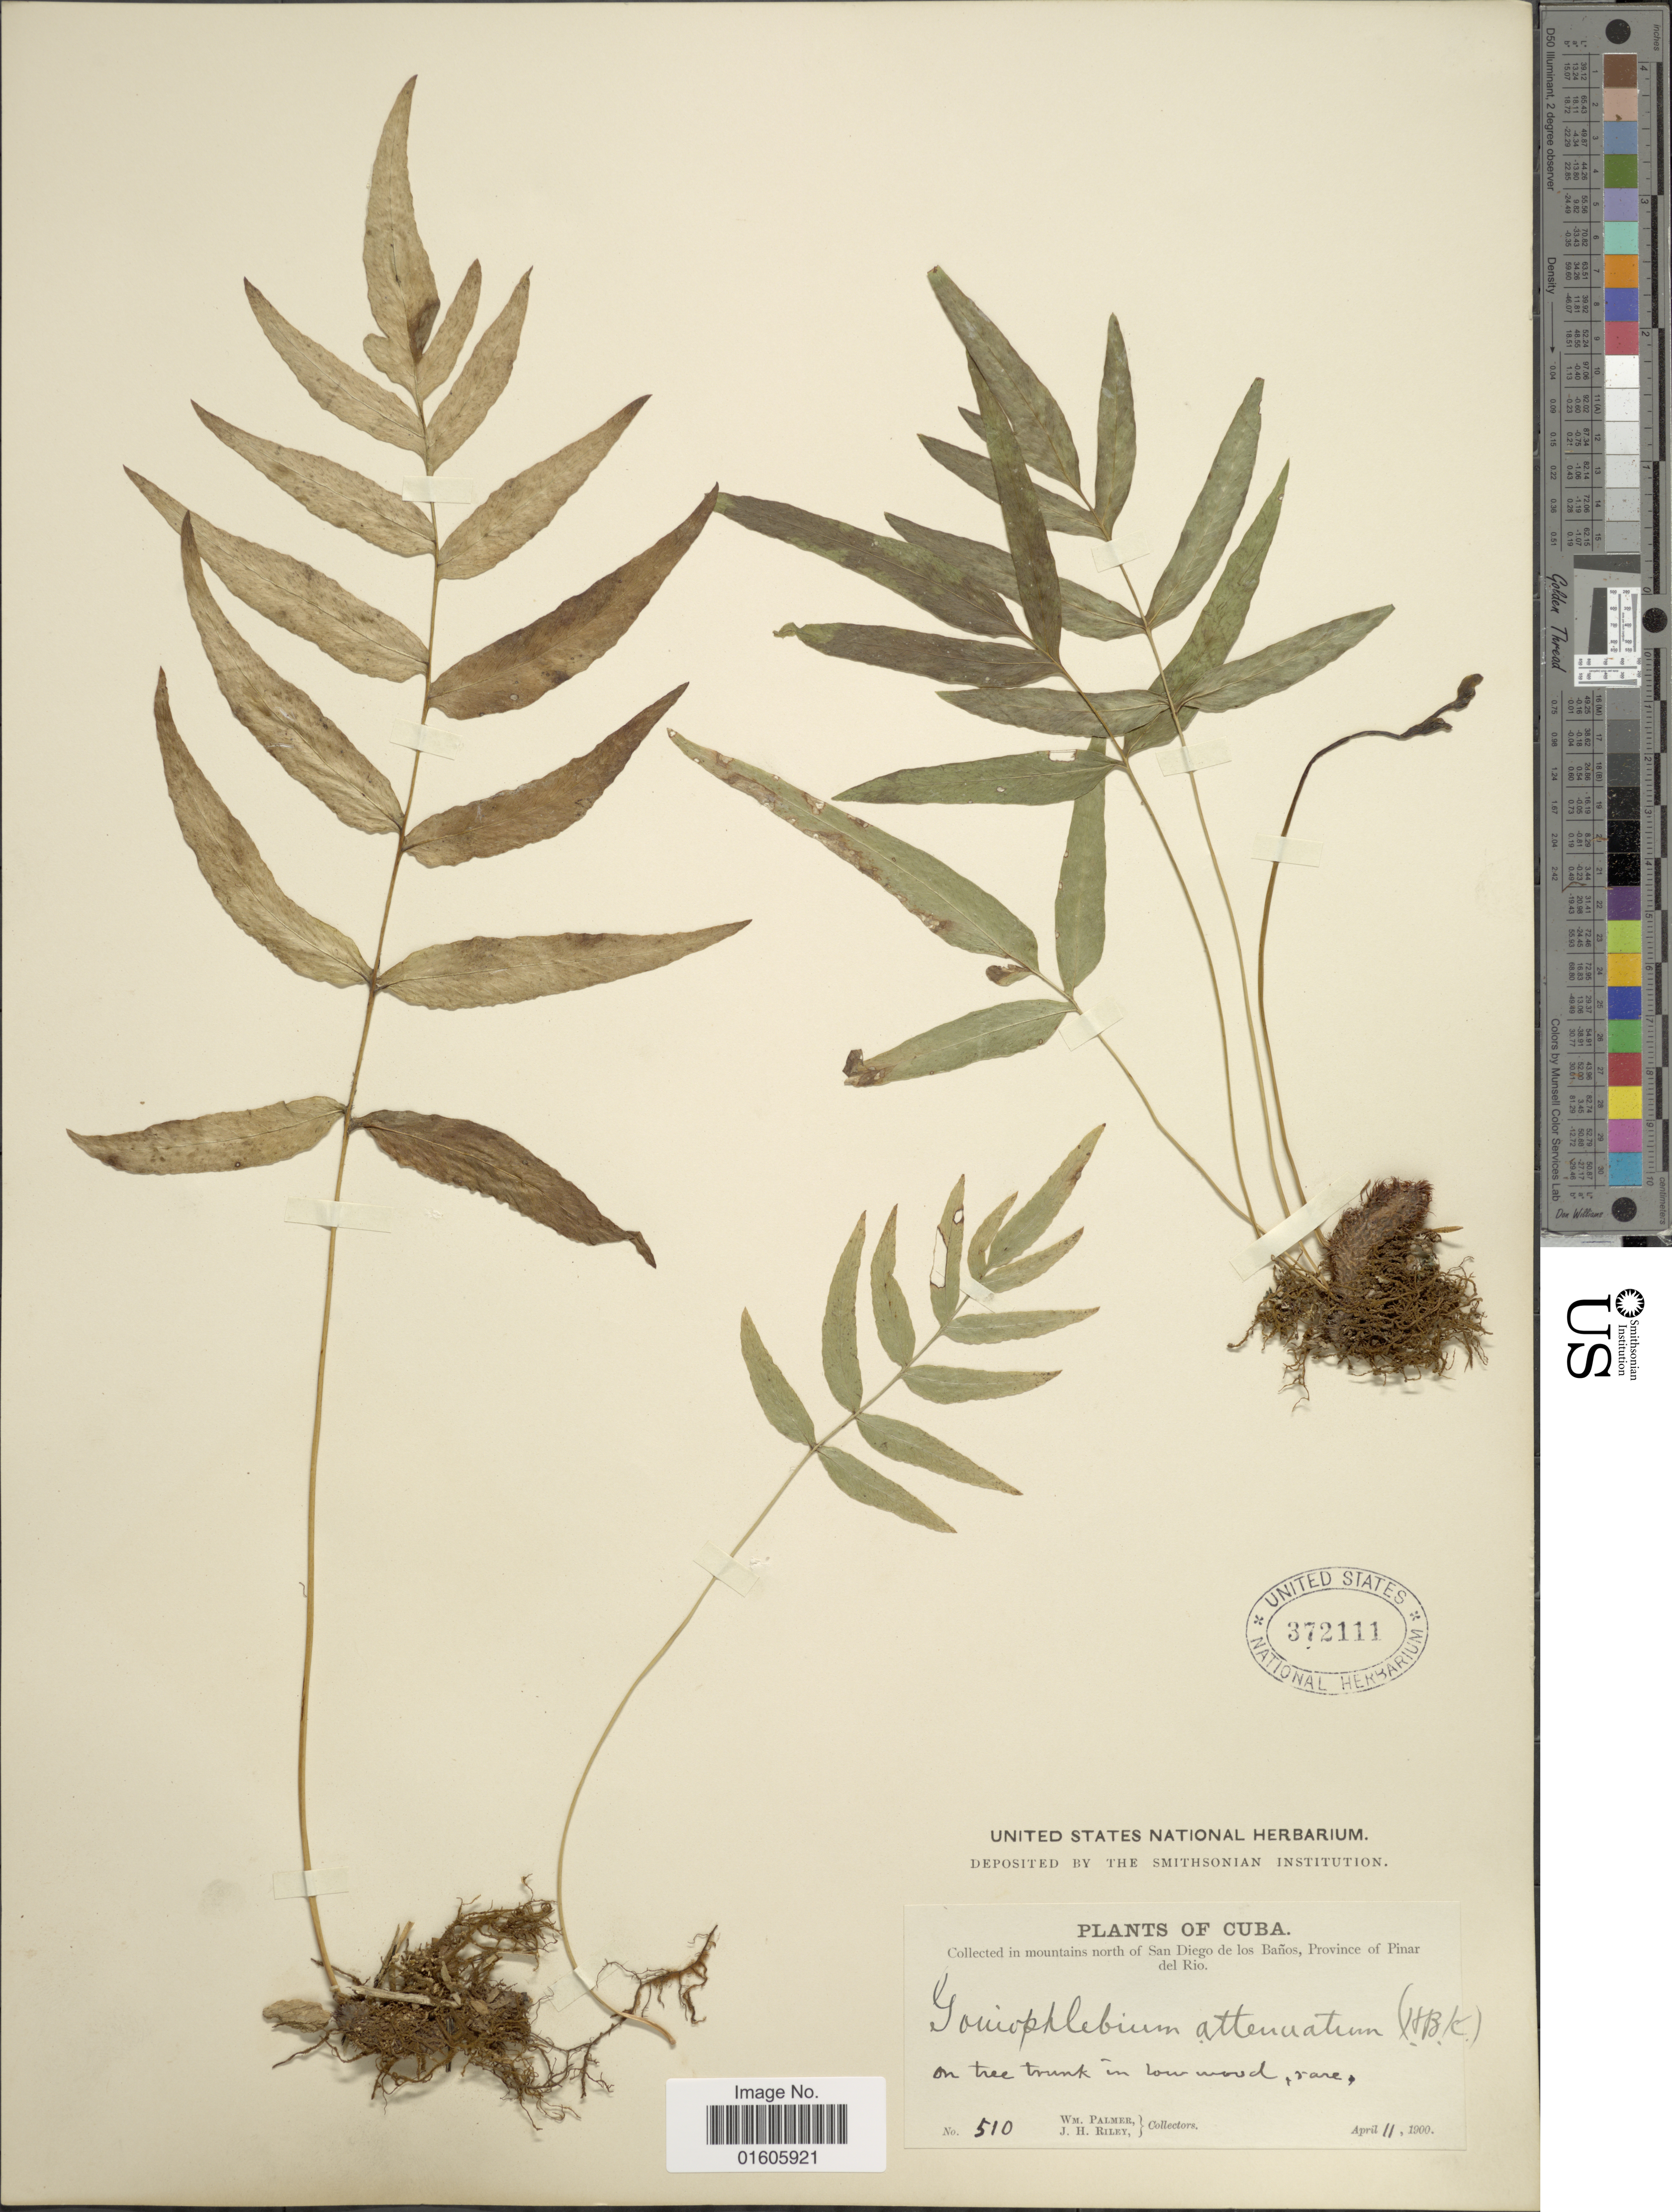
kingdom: Plantae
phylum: Tracheophyta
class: Polypodiopsida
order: Polypodiales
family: Polypodiaceae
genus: Serpocaulon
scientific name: Serpocaulon triseriale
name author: (Sw.) A.R. Sm.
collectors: W. Palmer & J. H. Riley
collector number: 510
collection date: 1900-04-11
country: Cuba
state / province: Pinar del Río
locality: In mountains north of San Diego de los Baños, Province of Pinar del Rio.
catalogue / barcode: US 372111